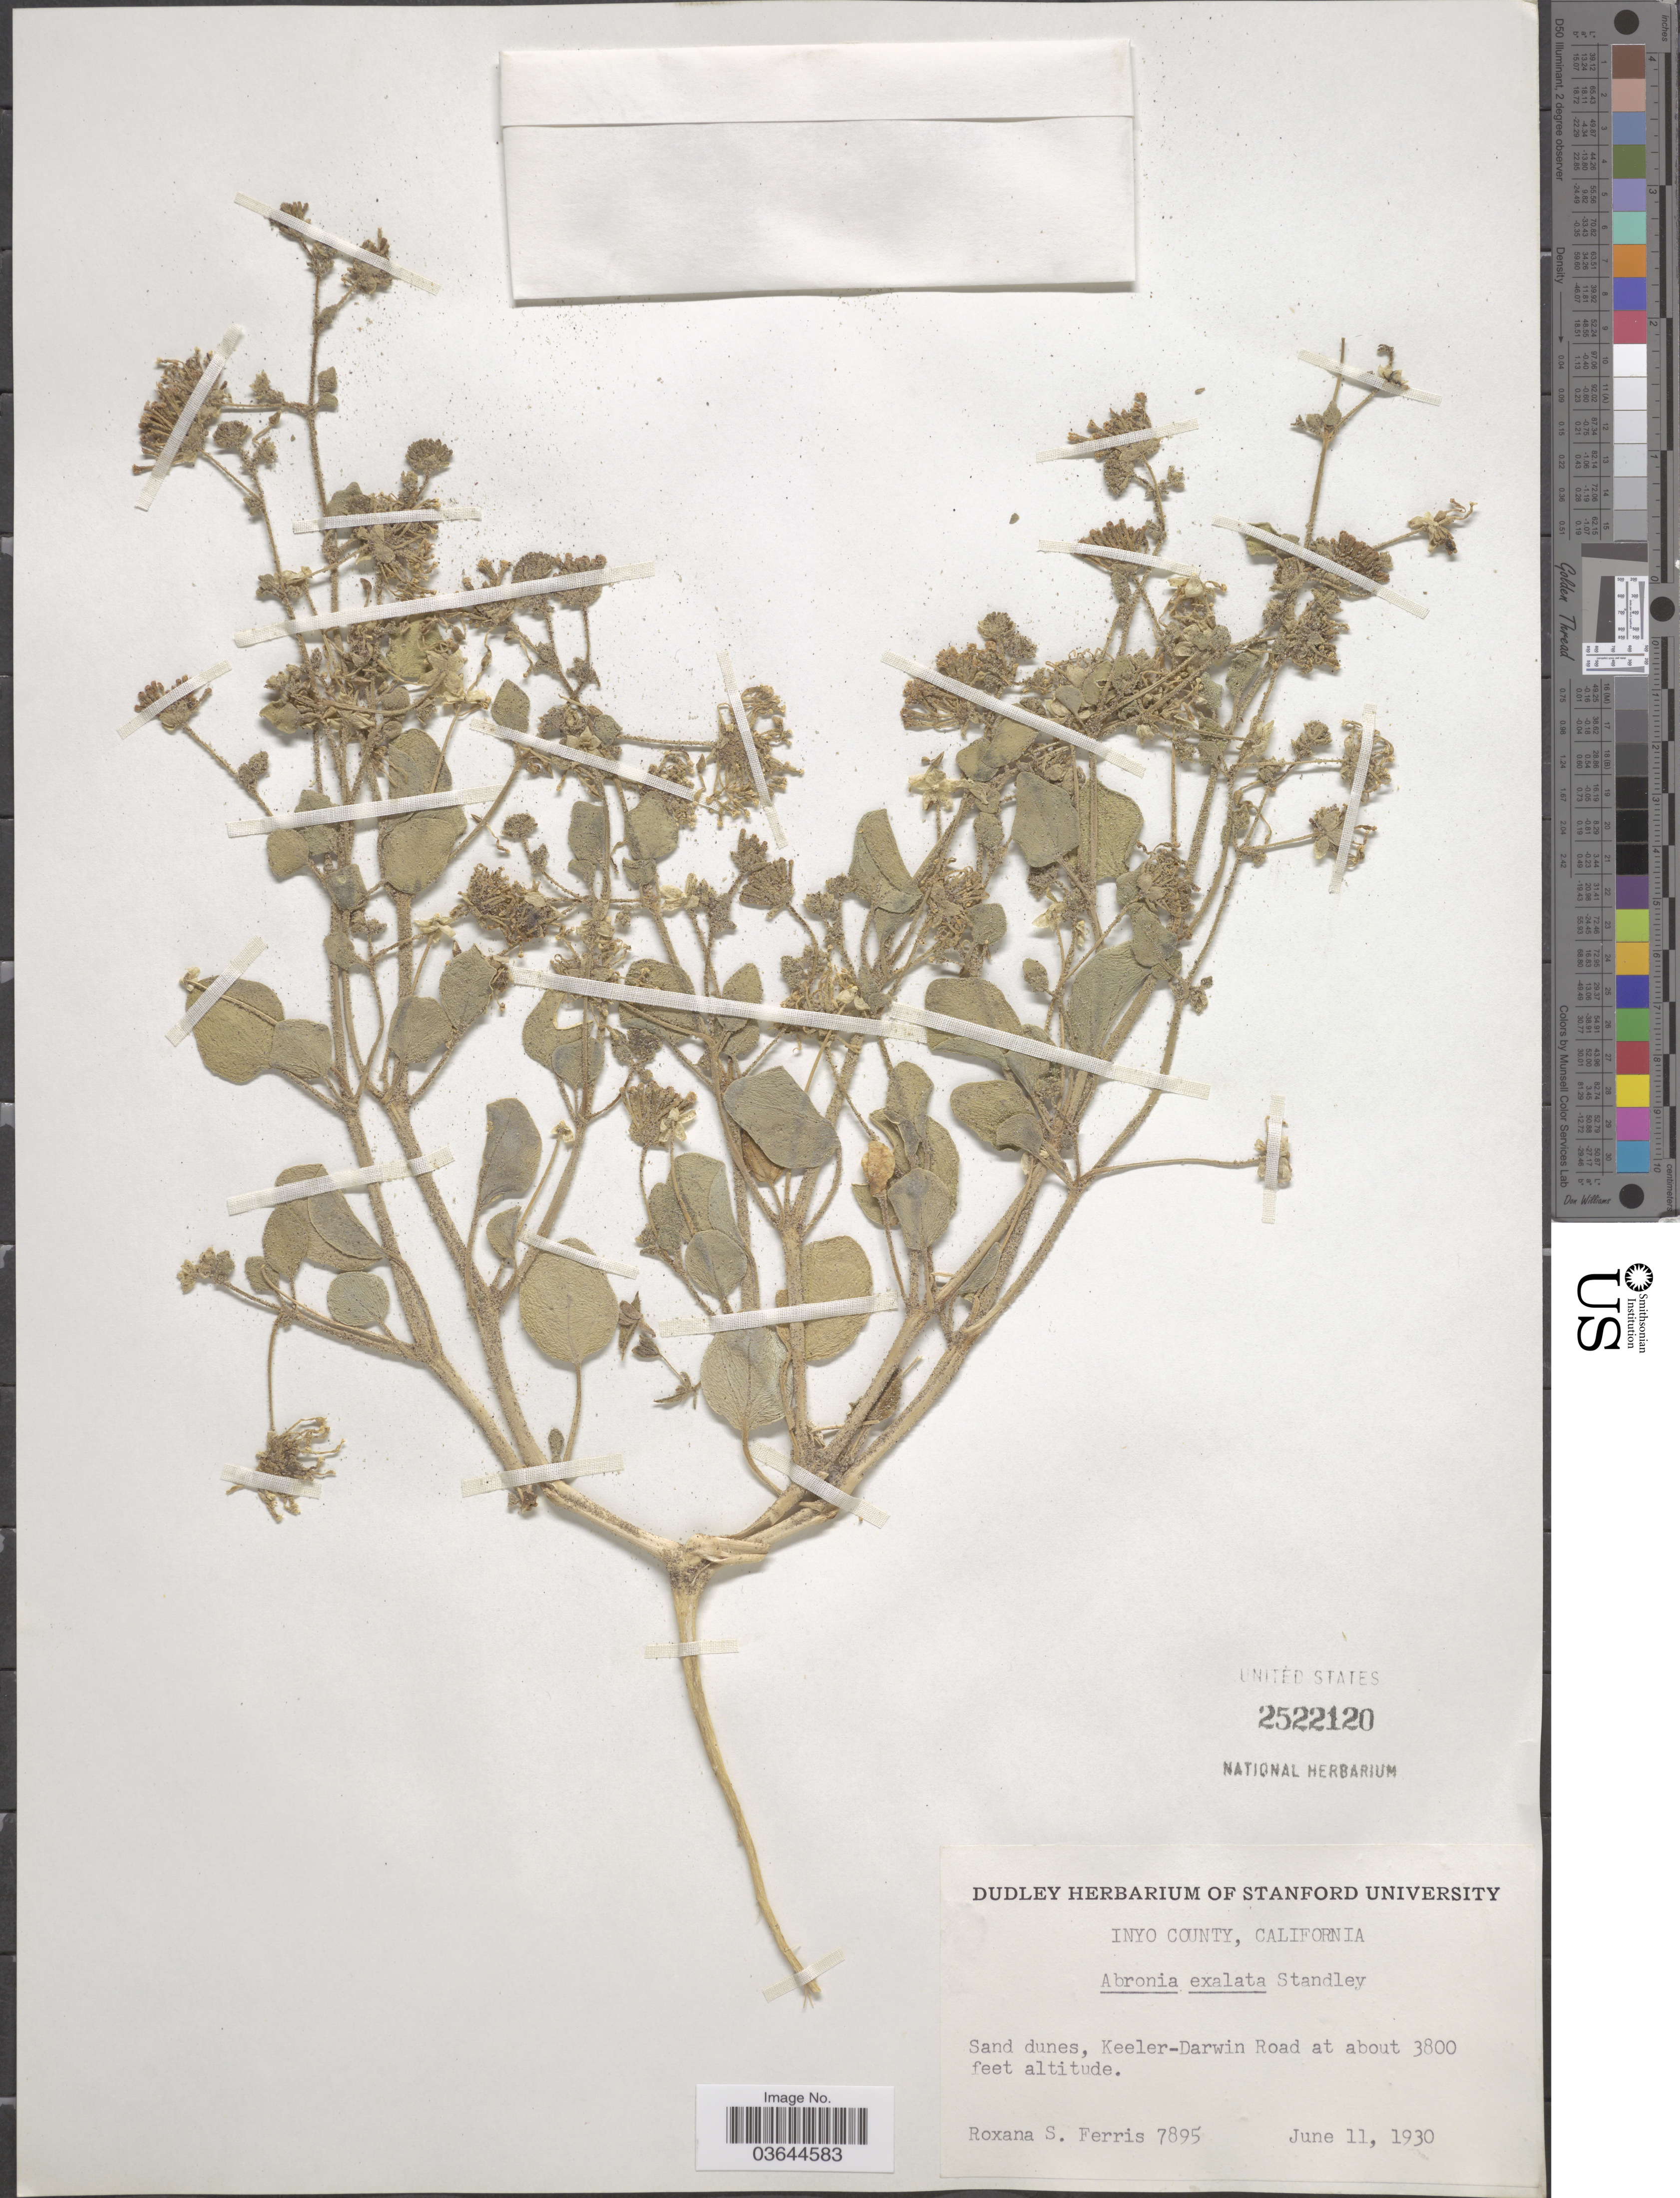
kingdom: Plantae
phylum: Tracheophyta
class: Magnoliopsida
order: Caryophyllales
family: Nyctaginaceae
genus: Abronia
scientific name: Abronia exalata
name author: Standl.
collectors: R. S. Ferris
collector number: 7895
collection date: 1930-06-11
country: United States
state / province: California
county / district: Inyo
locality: Inyo County. Keeler-Darwin Road.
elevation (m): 1158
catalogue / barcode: US 2522120